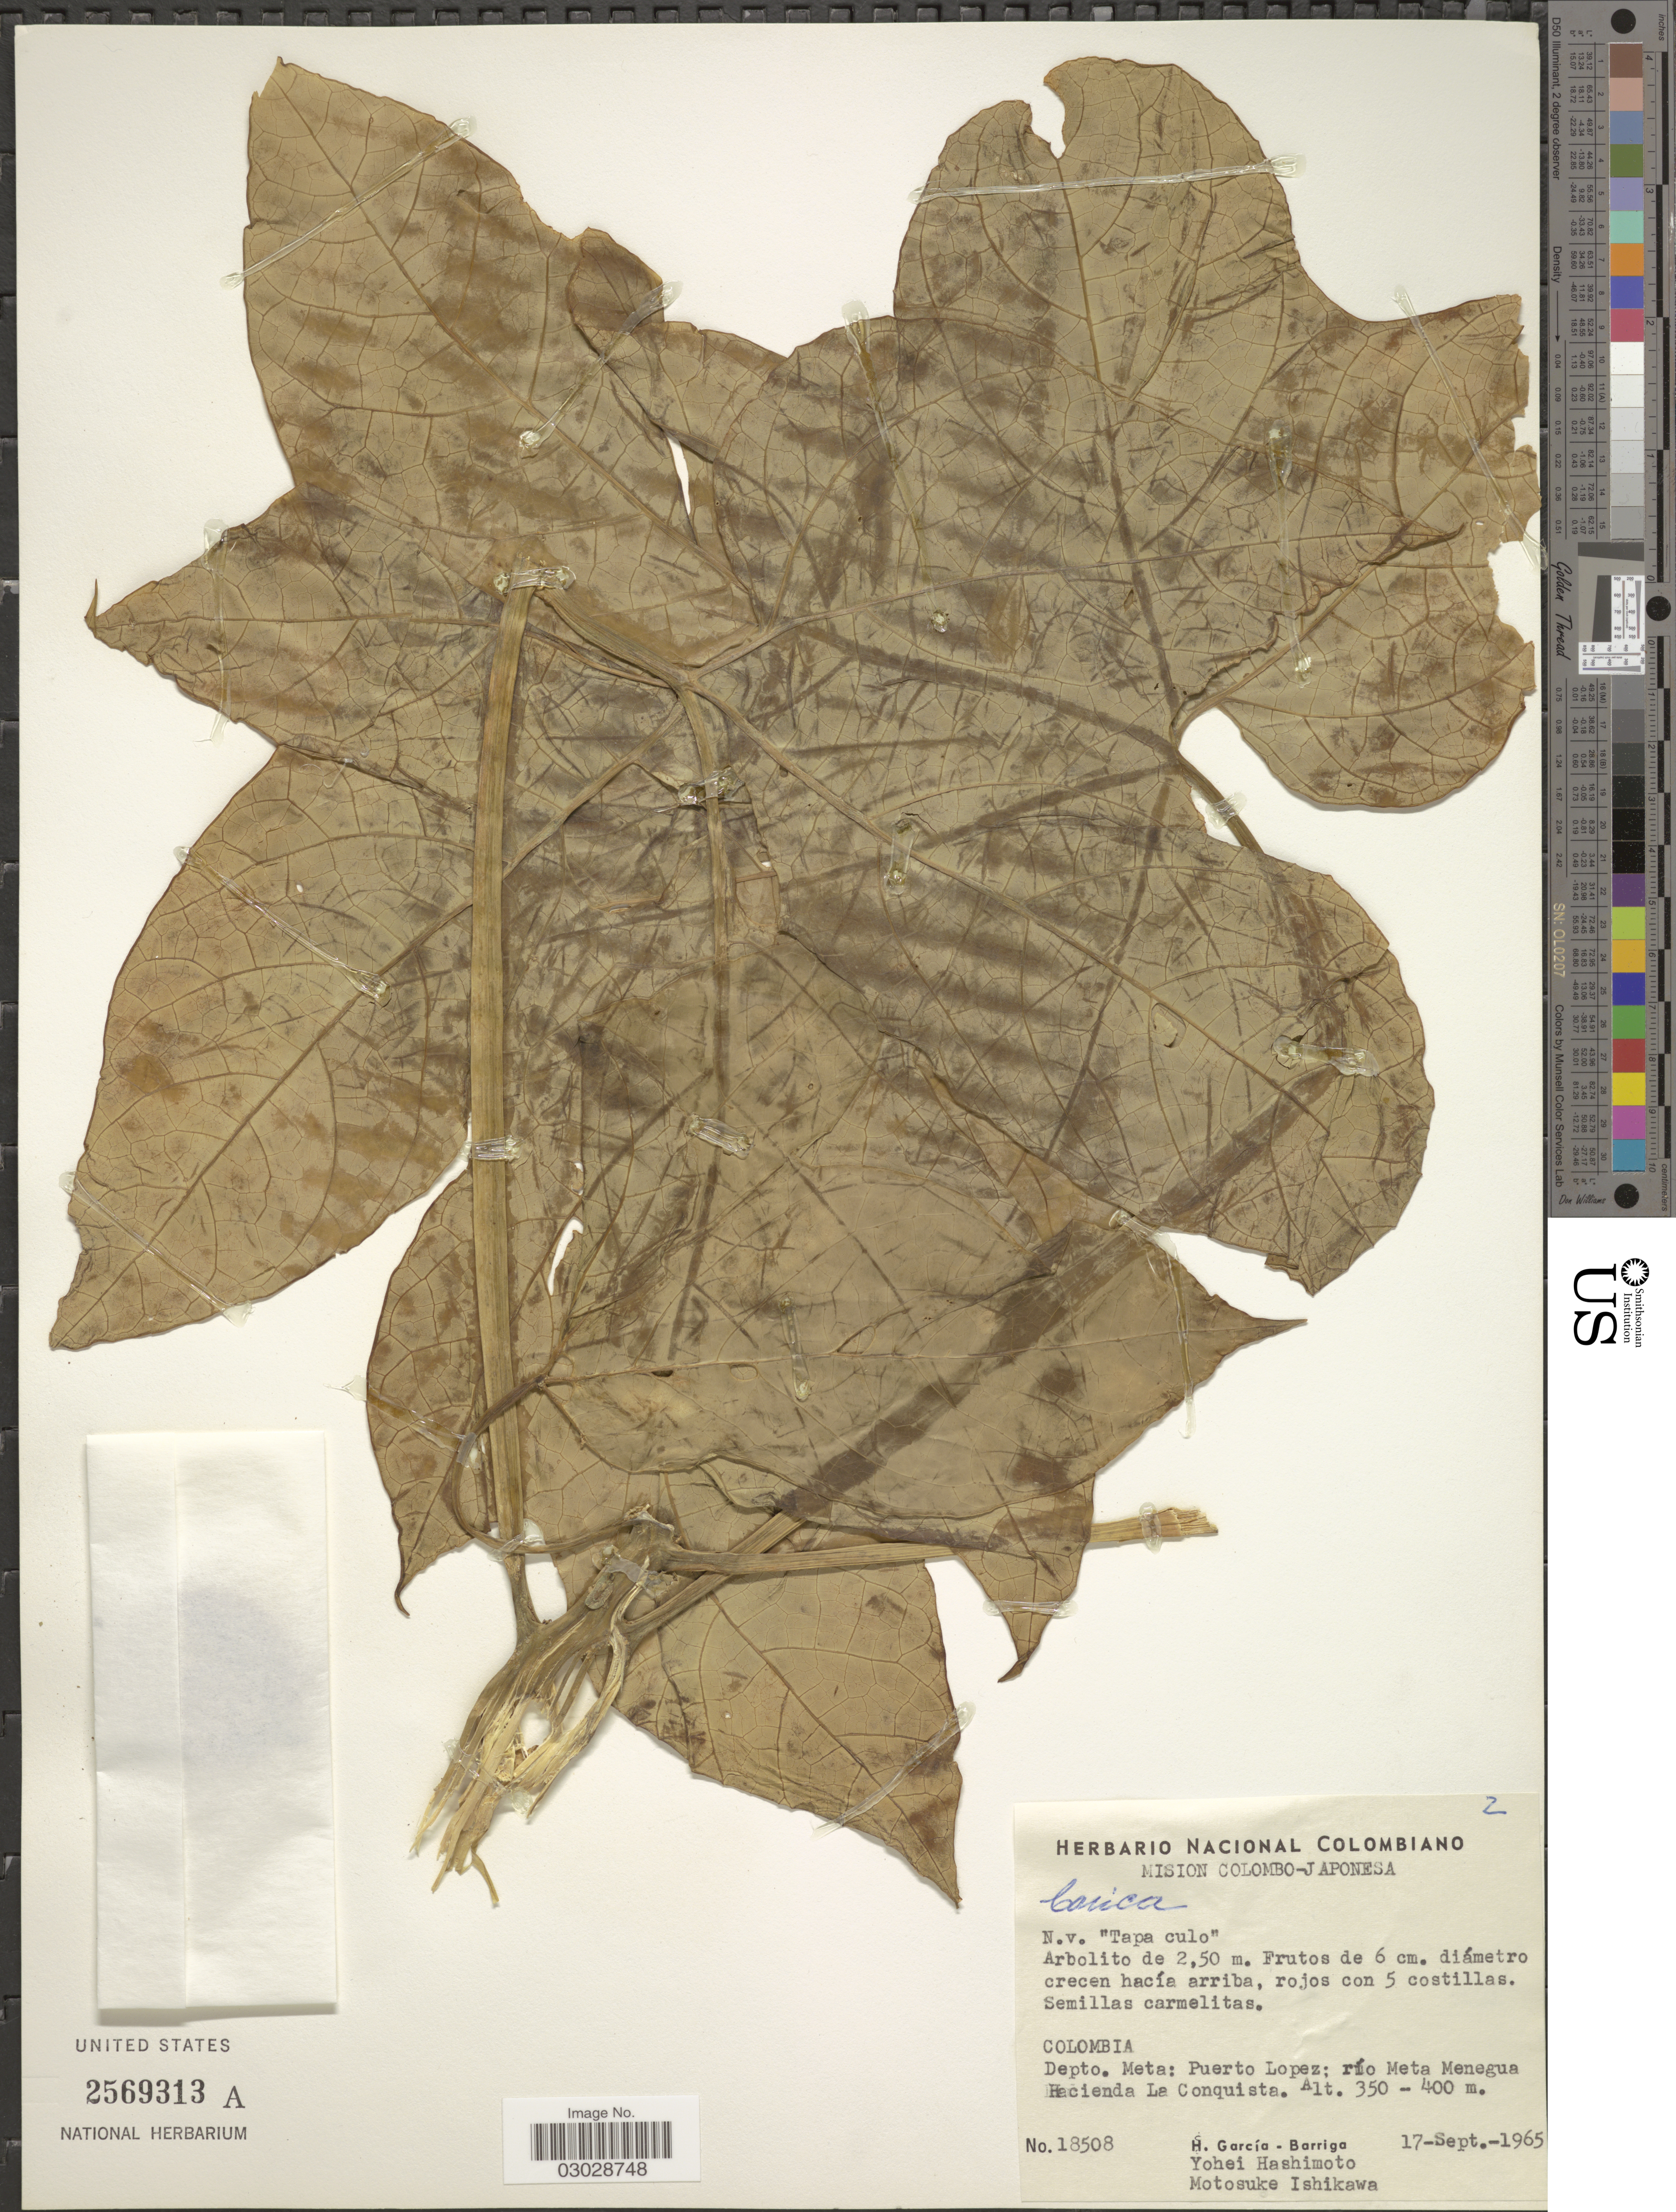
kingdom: Plantae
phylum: Tracheophyta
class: Magnoliopsida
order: Brassicales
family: Caricaceae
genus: Carica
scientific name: Carica sp.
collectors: H. García Barriga, Y. Hashimoto & M. Ishikawa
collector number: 18508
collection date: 1965-09-17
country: Colombia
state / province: Meta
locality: Depto. Meta: Puerto Lopez; río Meta Menegua. Hacienda La Conquista.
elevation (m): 350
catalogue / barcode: US 2569313A